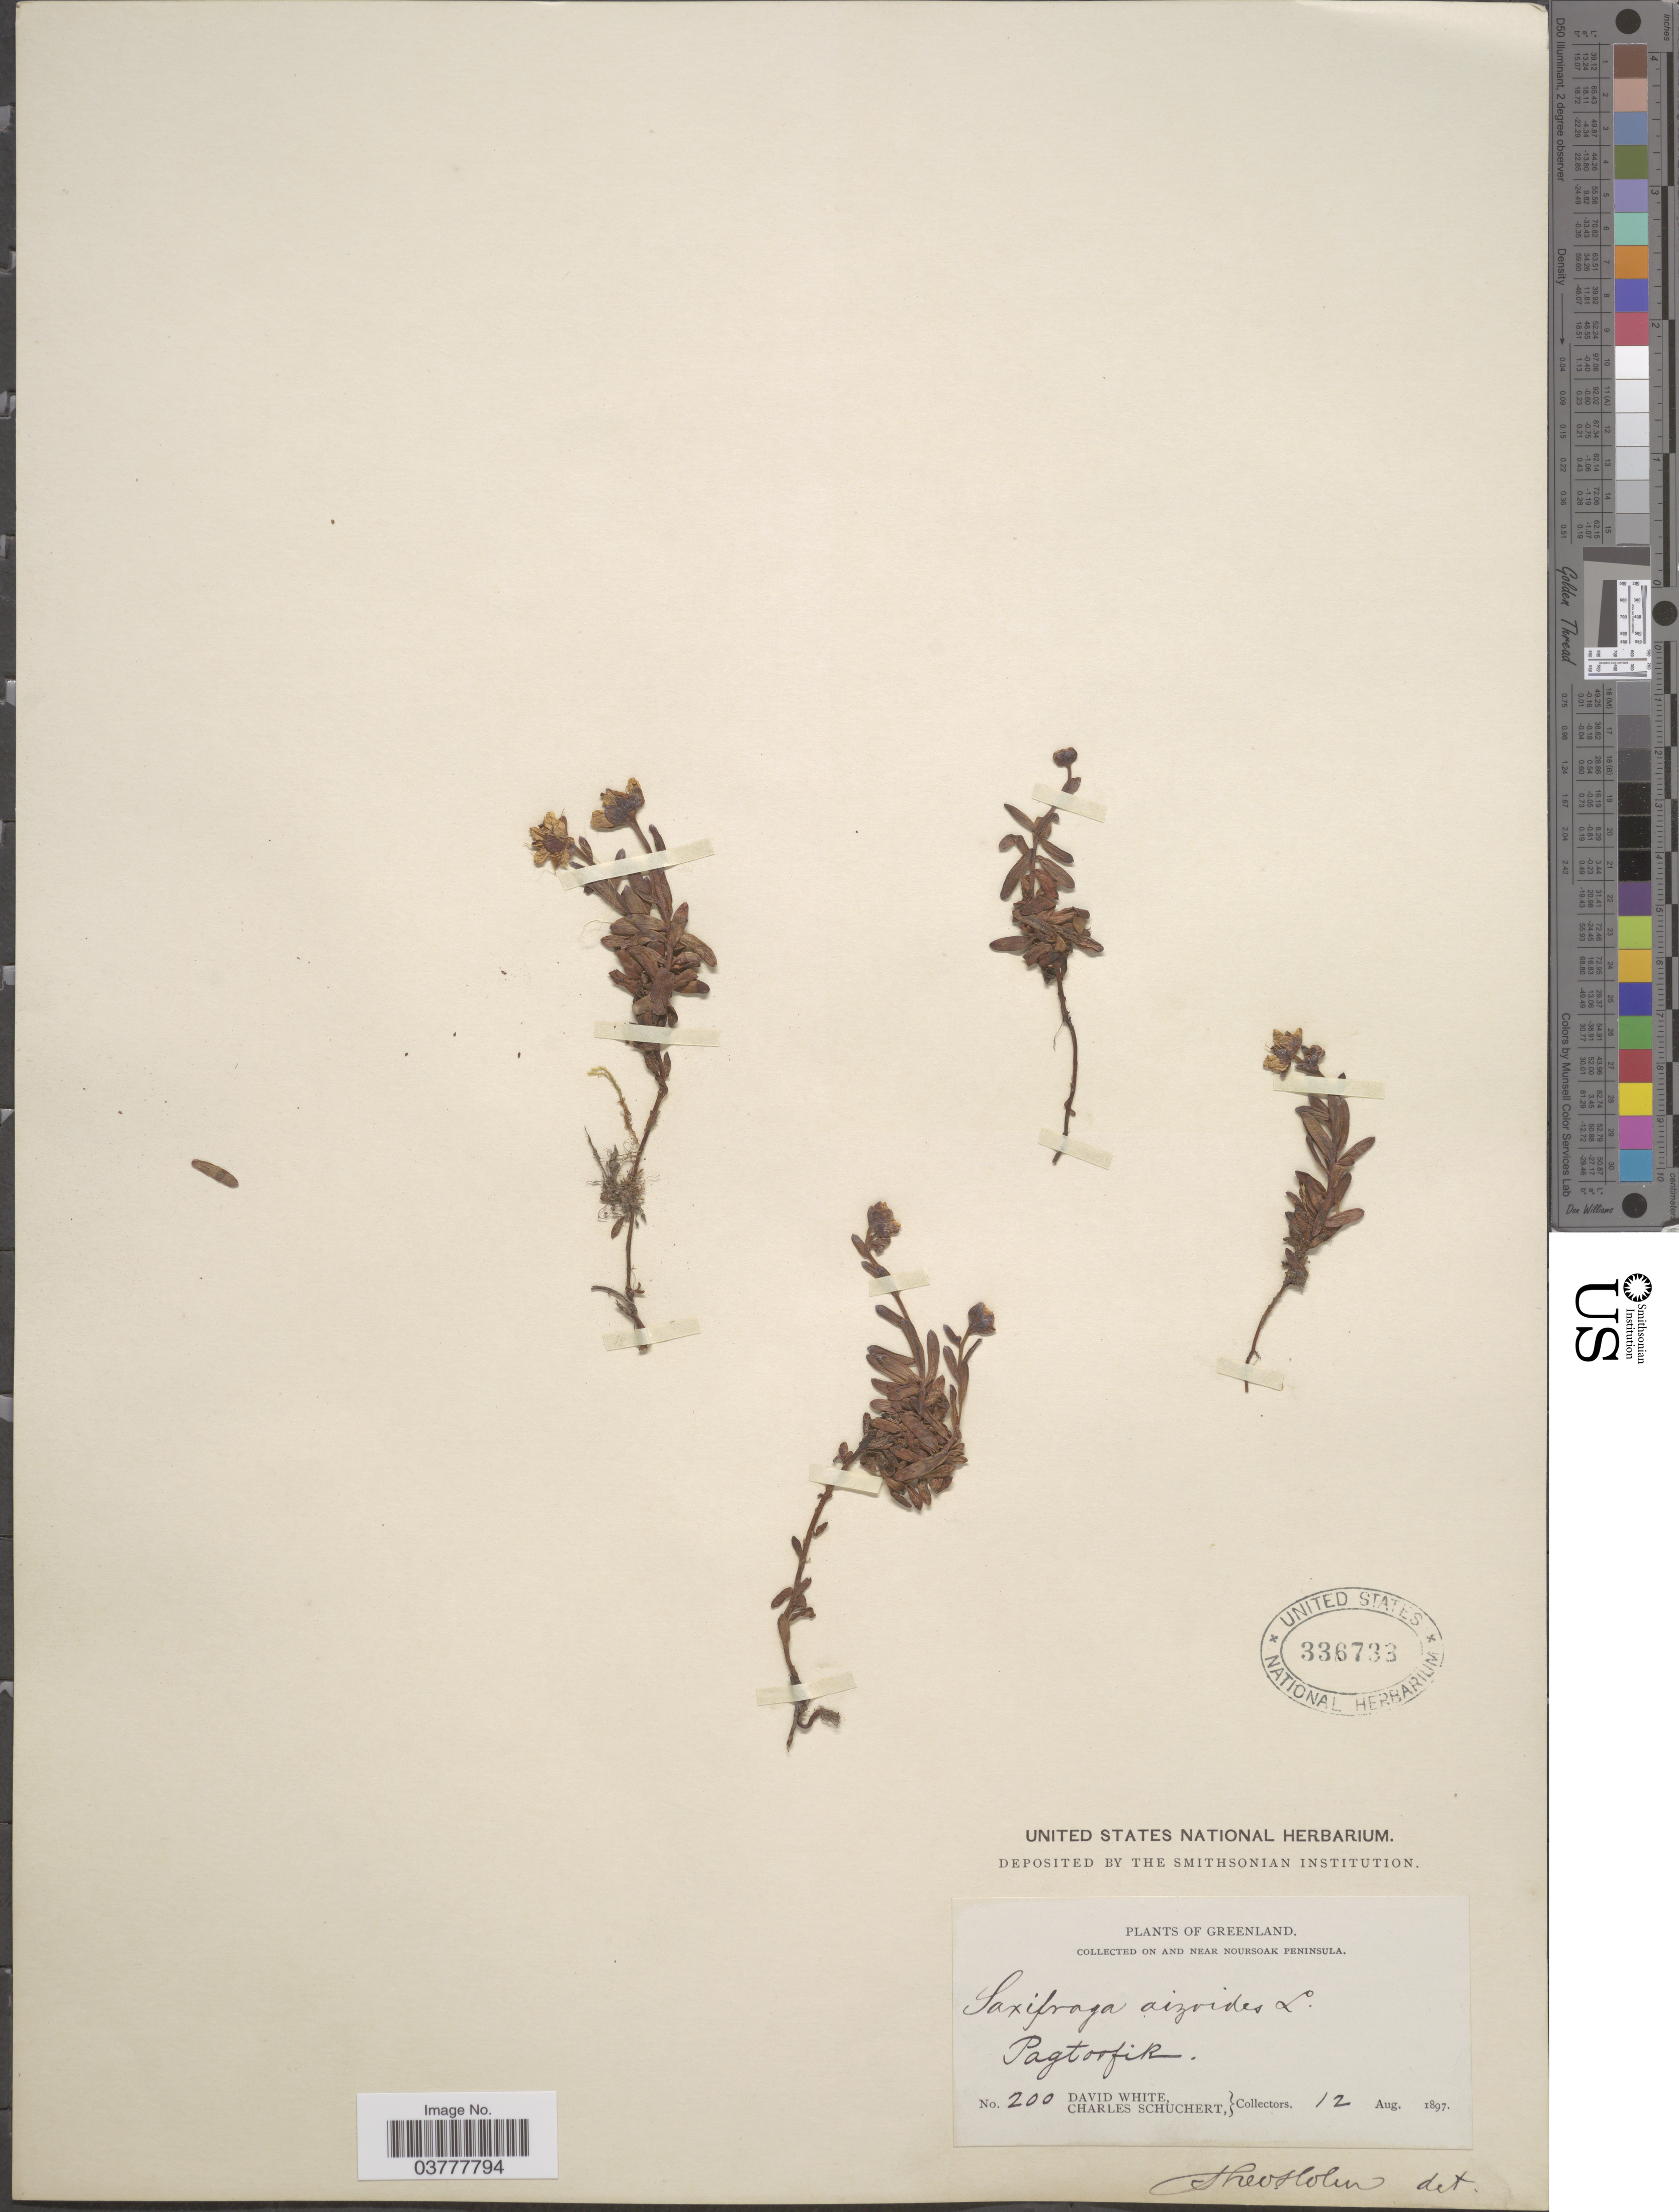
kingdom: Plantae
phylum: Tracheophyta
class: Magnoliopsida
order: Saxifragales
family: Saxifragaceae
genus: Saxifraga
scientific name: Saxifraga aizoides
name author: L.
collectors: D. White & C. Schuchert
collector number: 200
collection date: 1897-08-12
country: Greenland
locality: On and near Noursoak Peninsula. Pagtorfik.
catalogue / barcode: US 336733